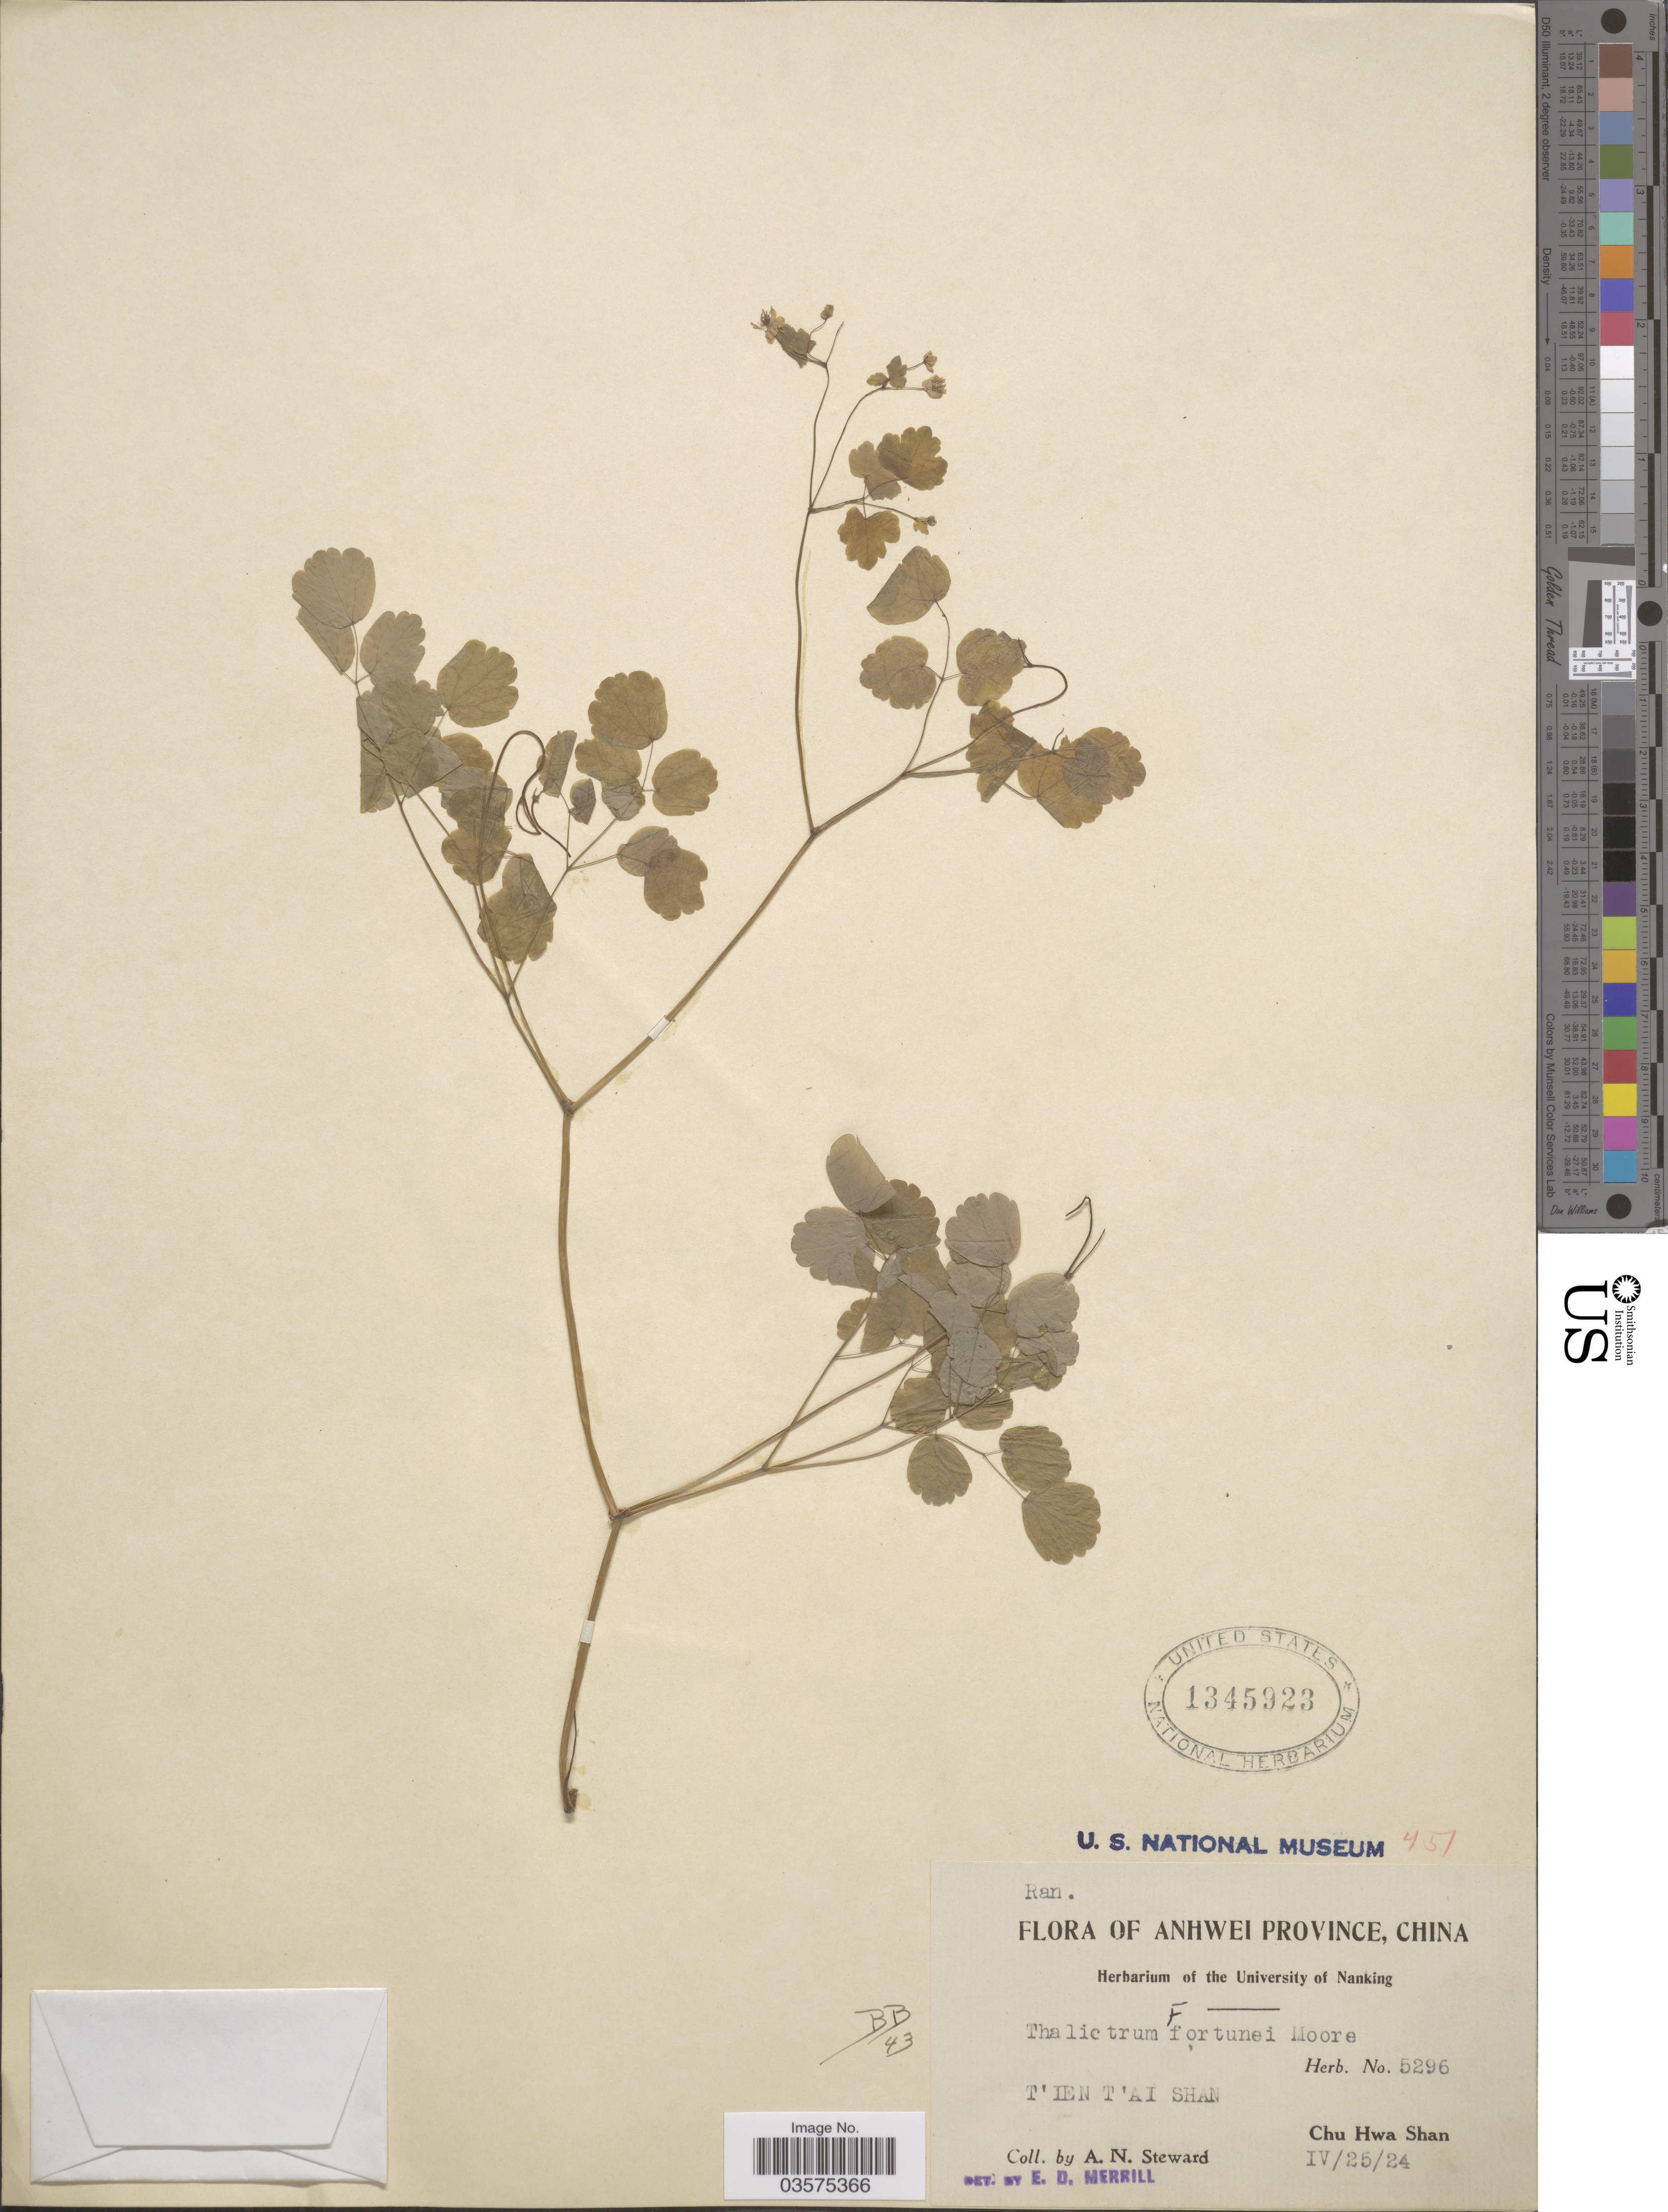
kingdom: Plantae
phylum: Tracheophyta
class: Magnoliopsida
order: Ranunculales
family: Ranunculaceae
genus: Thalictrum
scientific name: Thalictrum fortunei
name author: S. Moore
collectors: A. N. Steward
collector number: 5296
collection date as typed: Transcribed d/m/y: 25/4/24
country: China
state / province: Anhui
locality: Anhwei Province. T' ien T' ai Shan. Chu Hwa Shan.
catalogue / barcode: US 1345923